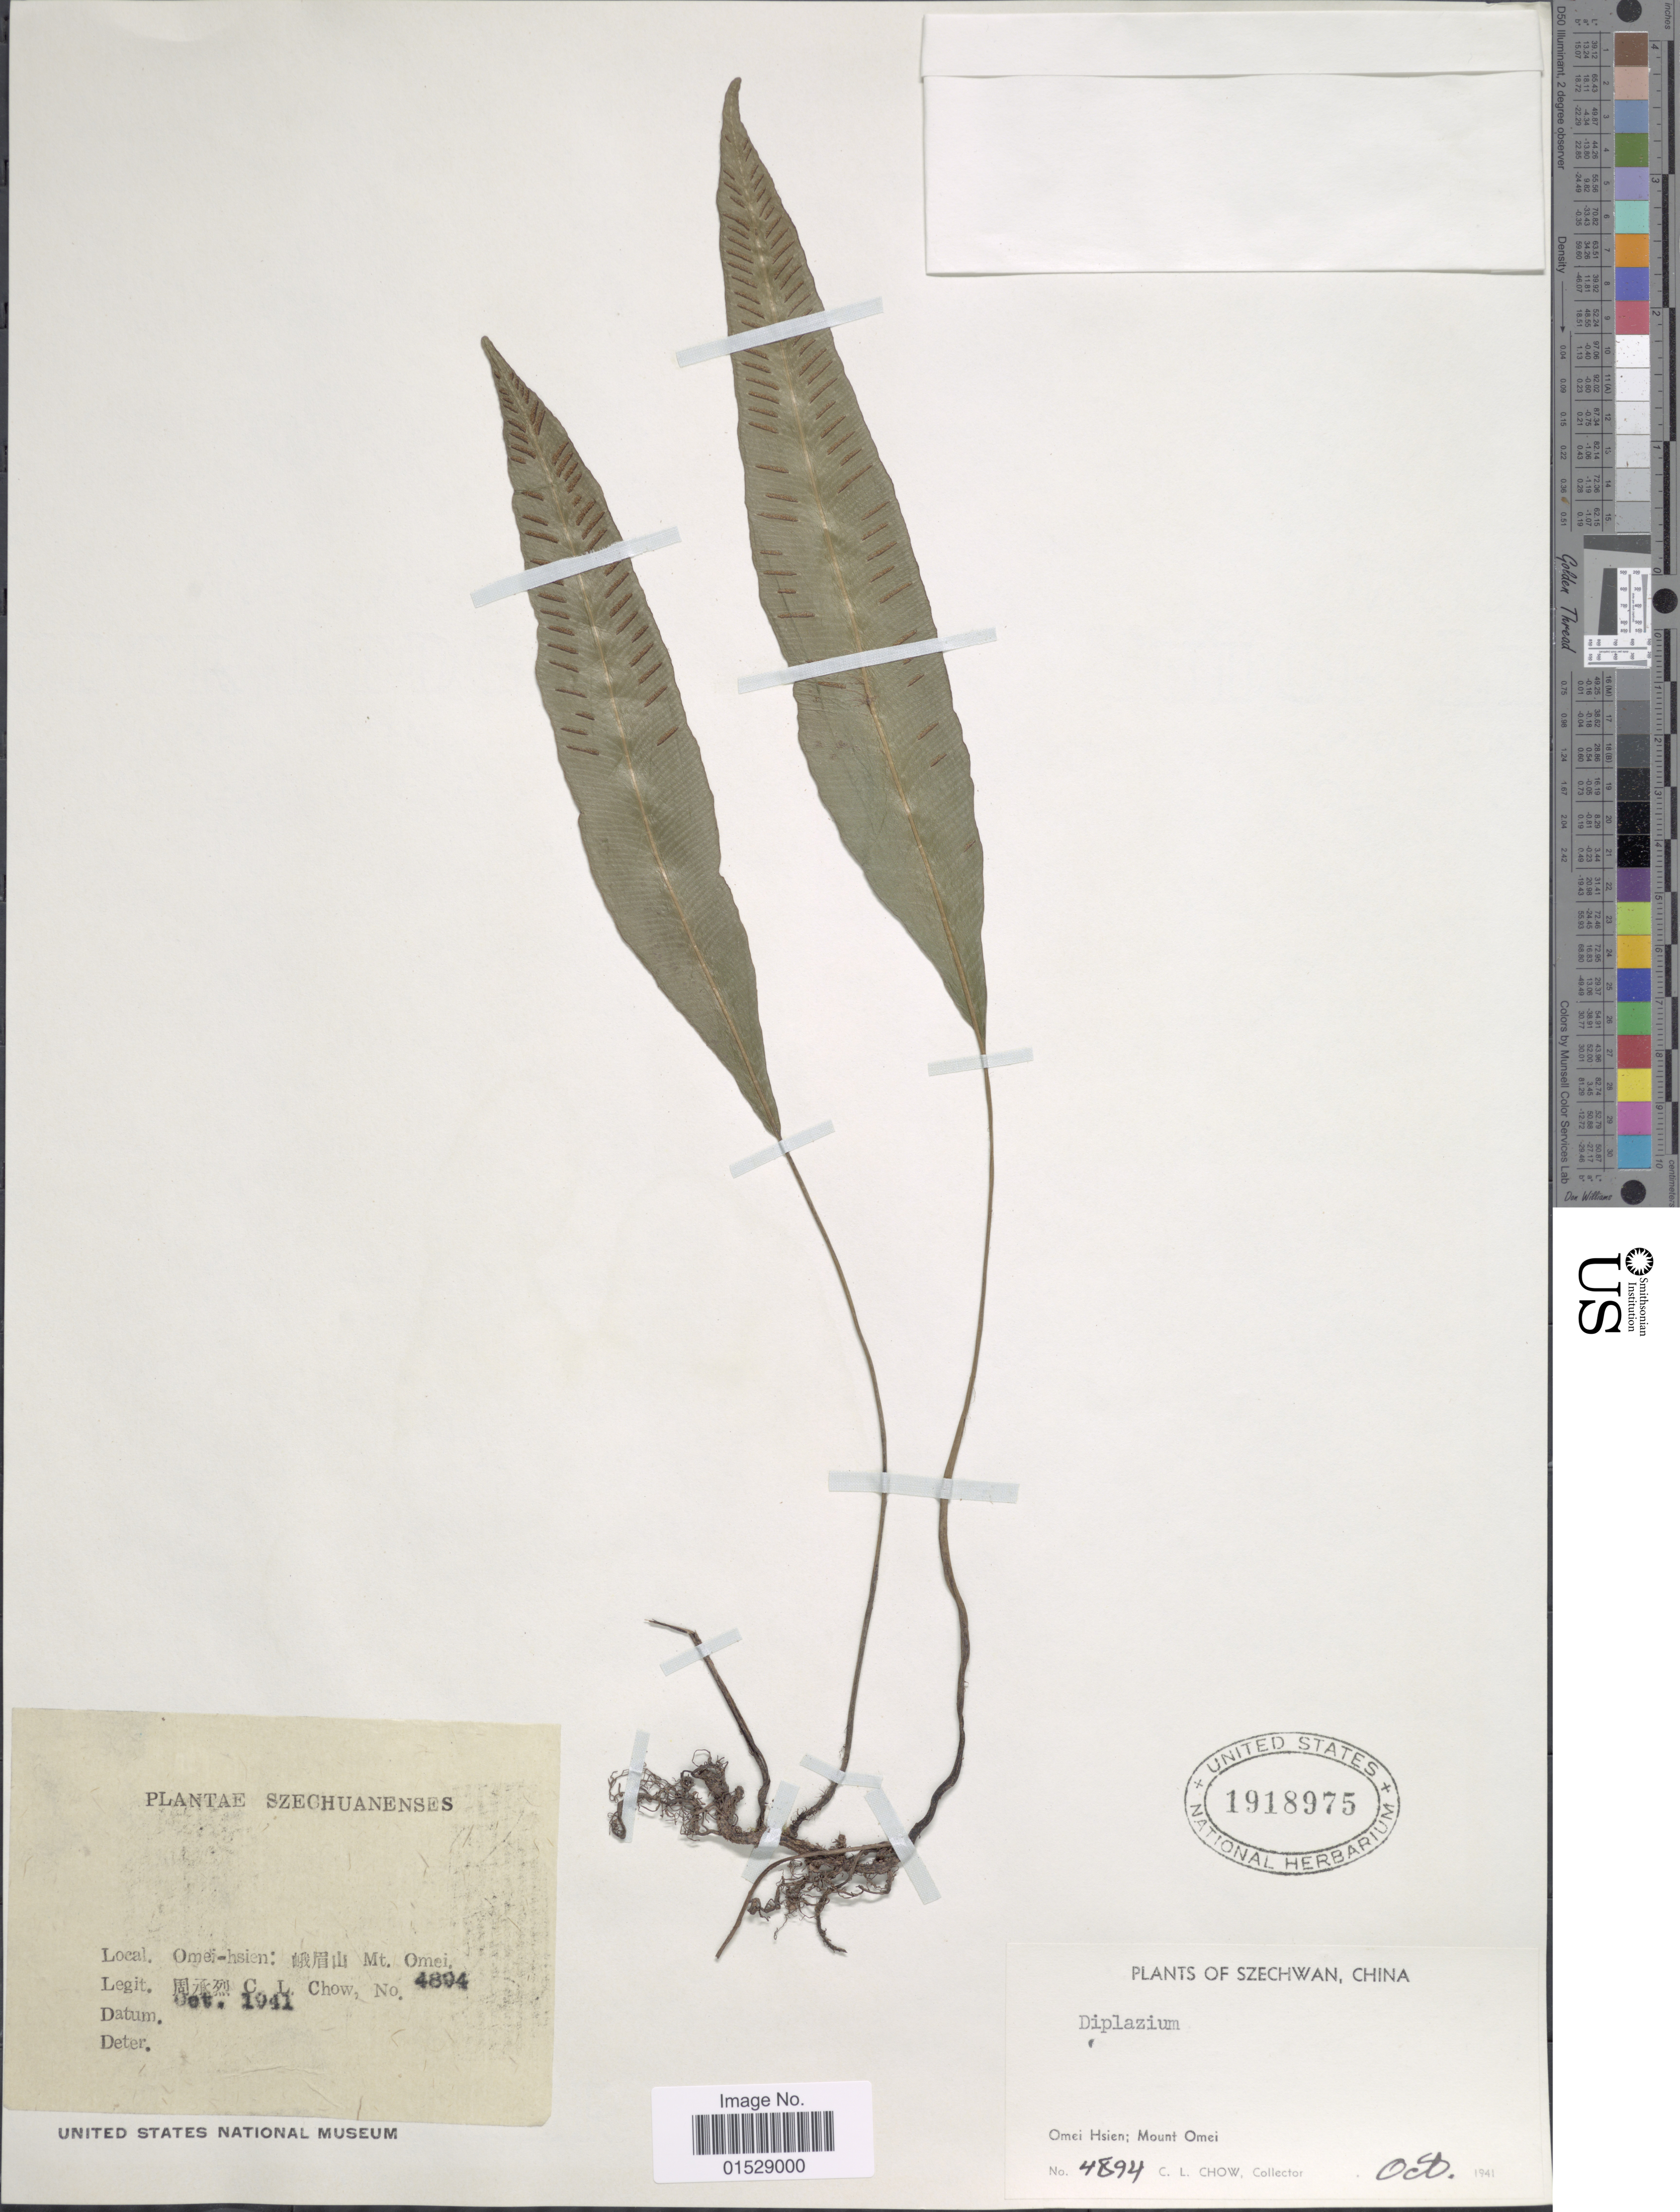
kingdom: Plantae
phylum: Tracheophyta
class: Polypodiopsida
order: Polypodiales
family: Athyriaceae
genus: Deparia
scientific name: Deparia lancea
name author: (Thunb.) Fraser-Jenk.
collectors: C. Chow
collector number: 4894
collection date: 1941-10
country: China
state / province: Sichuan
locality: Szechanenses, Szechwan, Omei Hsien; Mount Omei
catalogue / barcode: US 1918975